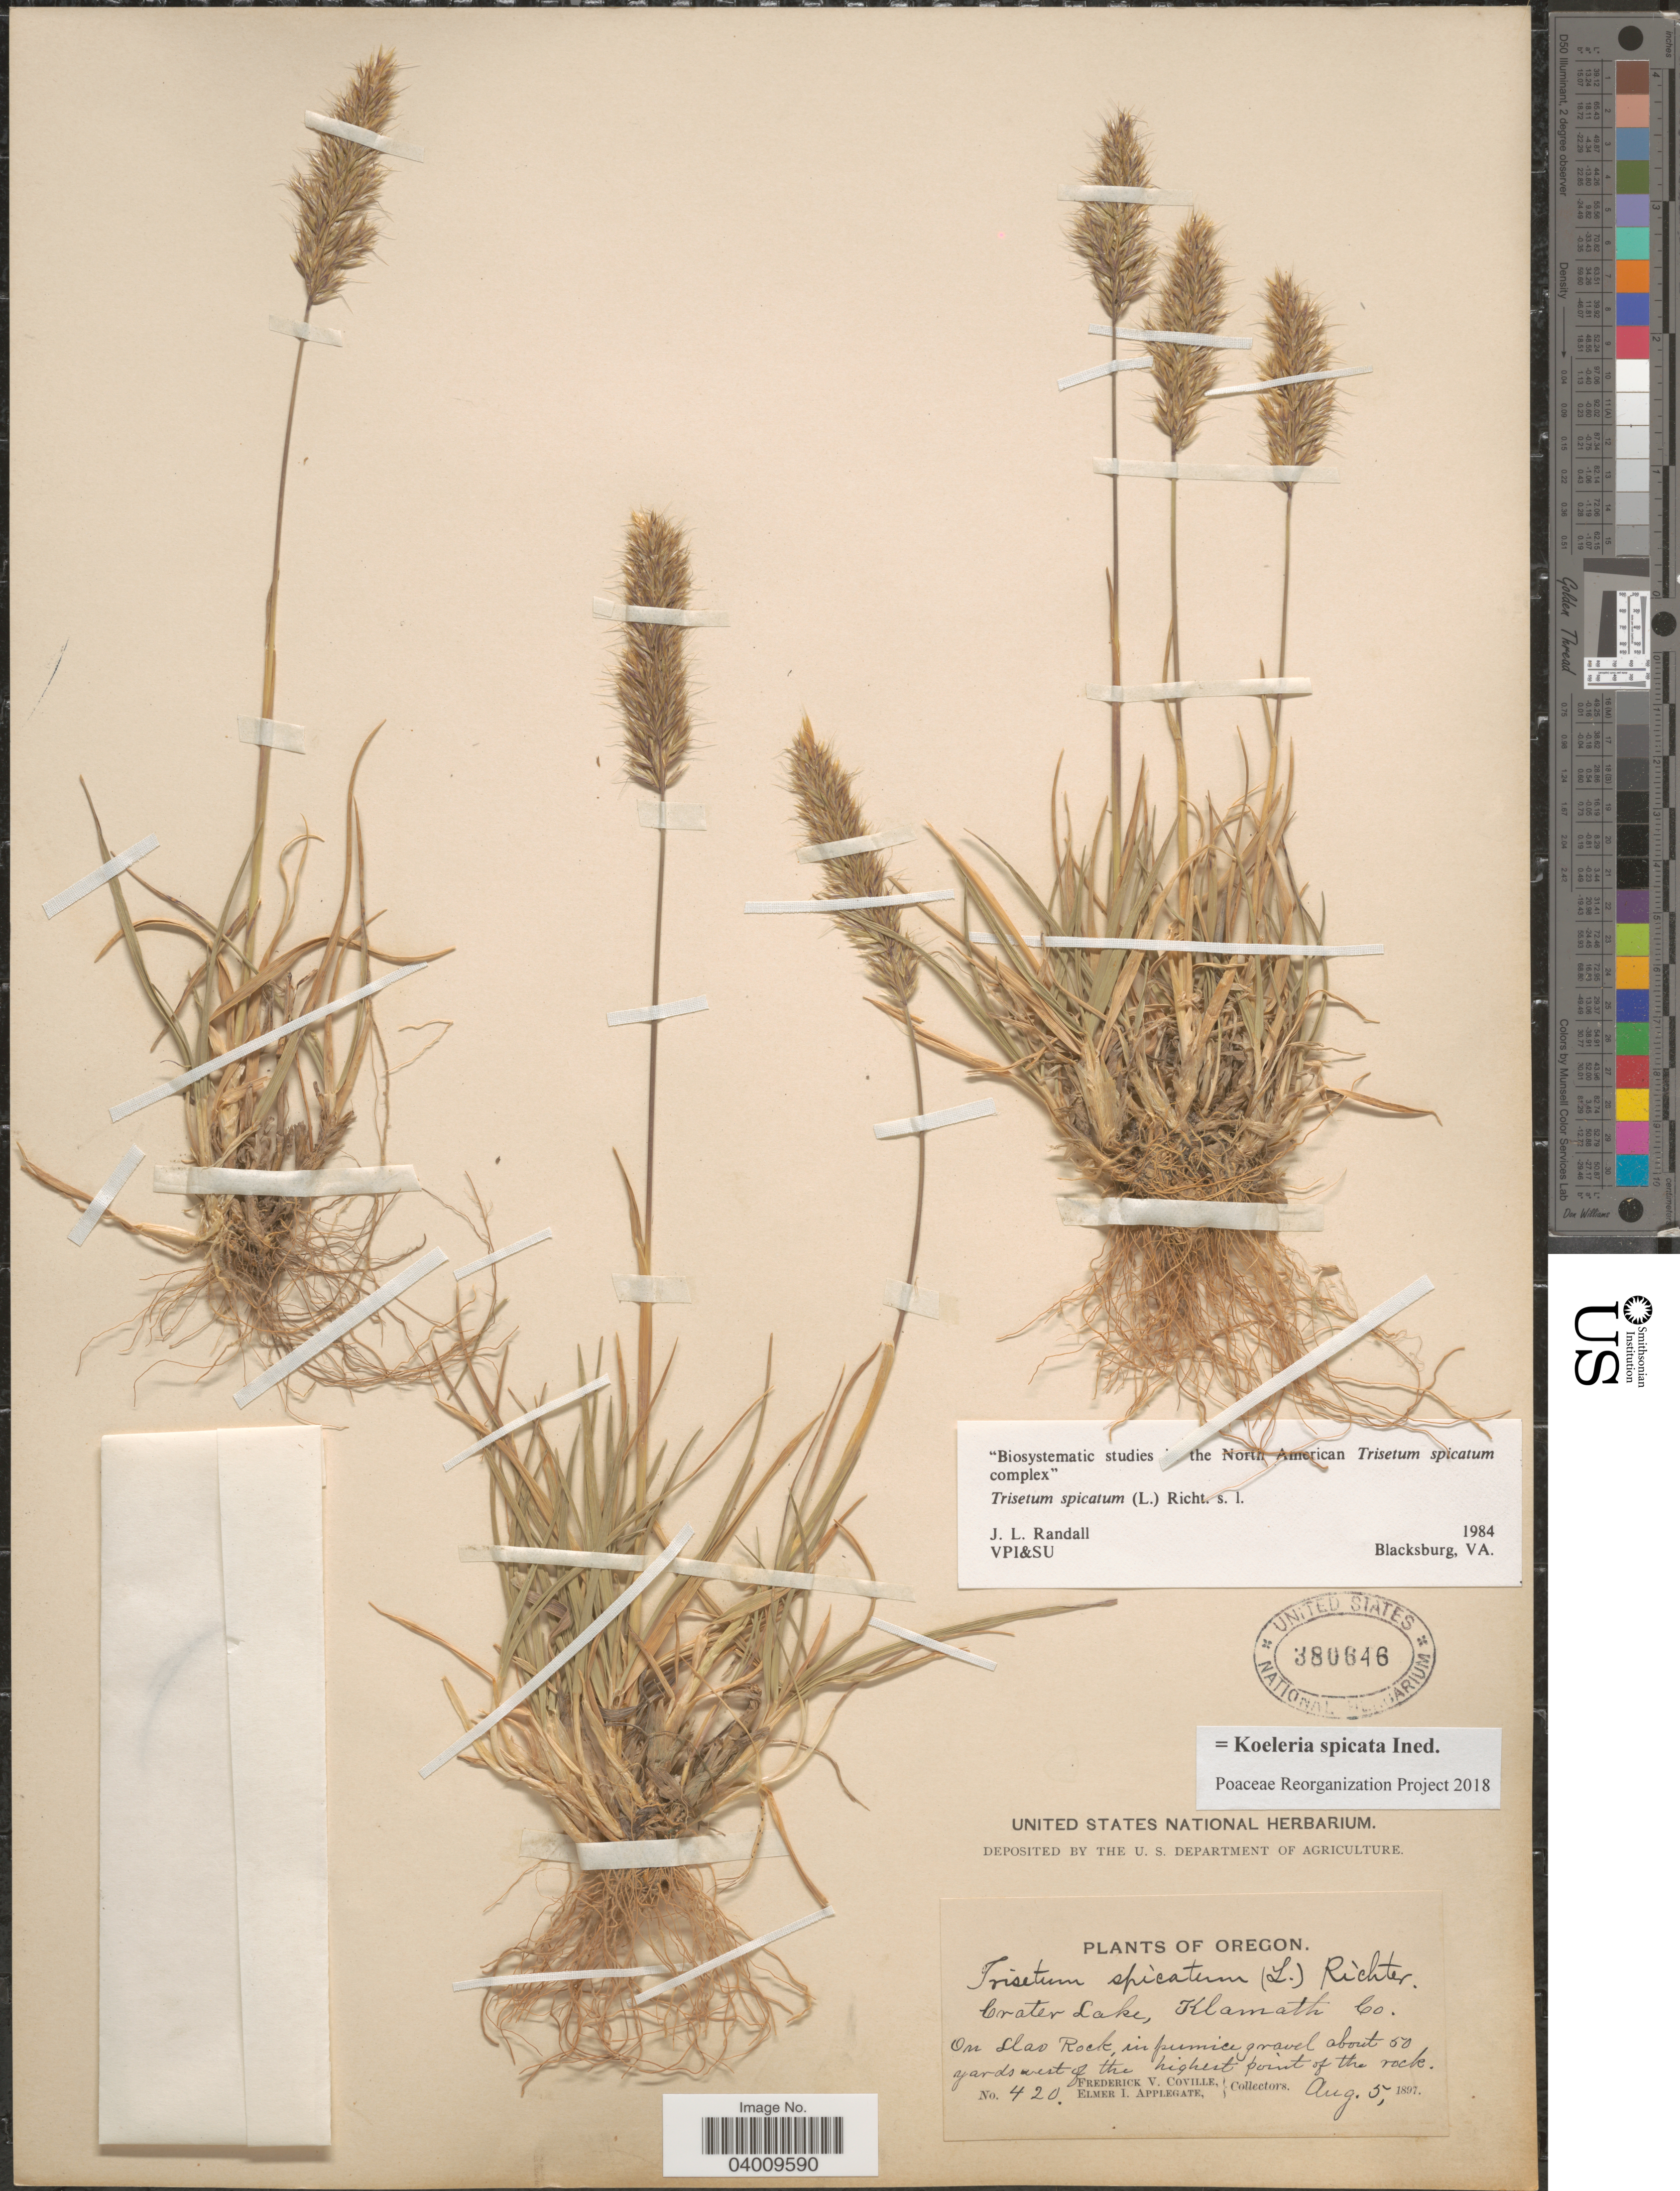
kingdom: Plantae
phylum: Tracheophyta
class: Liliopsida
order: Poales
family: Poaceae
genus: Koeleria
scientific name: Koeleria spicata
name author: (L.) Barberá et al.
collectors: F. V. Coville & E. I. Applegate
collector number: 420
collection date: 1897-08-05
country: United States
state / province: Oregon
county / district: Klamath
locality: Crater Lake, Klamath Co. On Llao Rock, in pumice gravel about 50 yards west of the highest point of the rock.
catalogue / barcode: US 380646